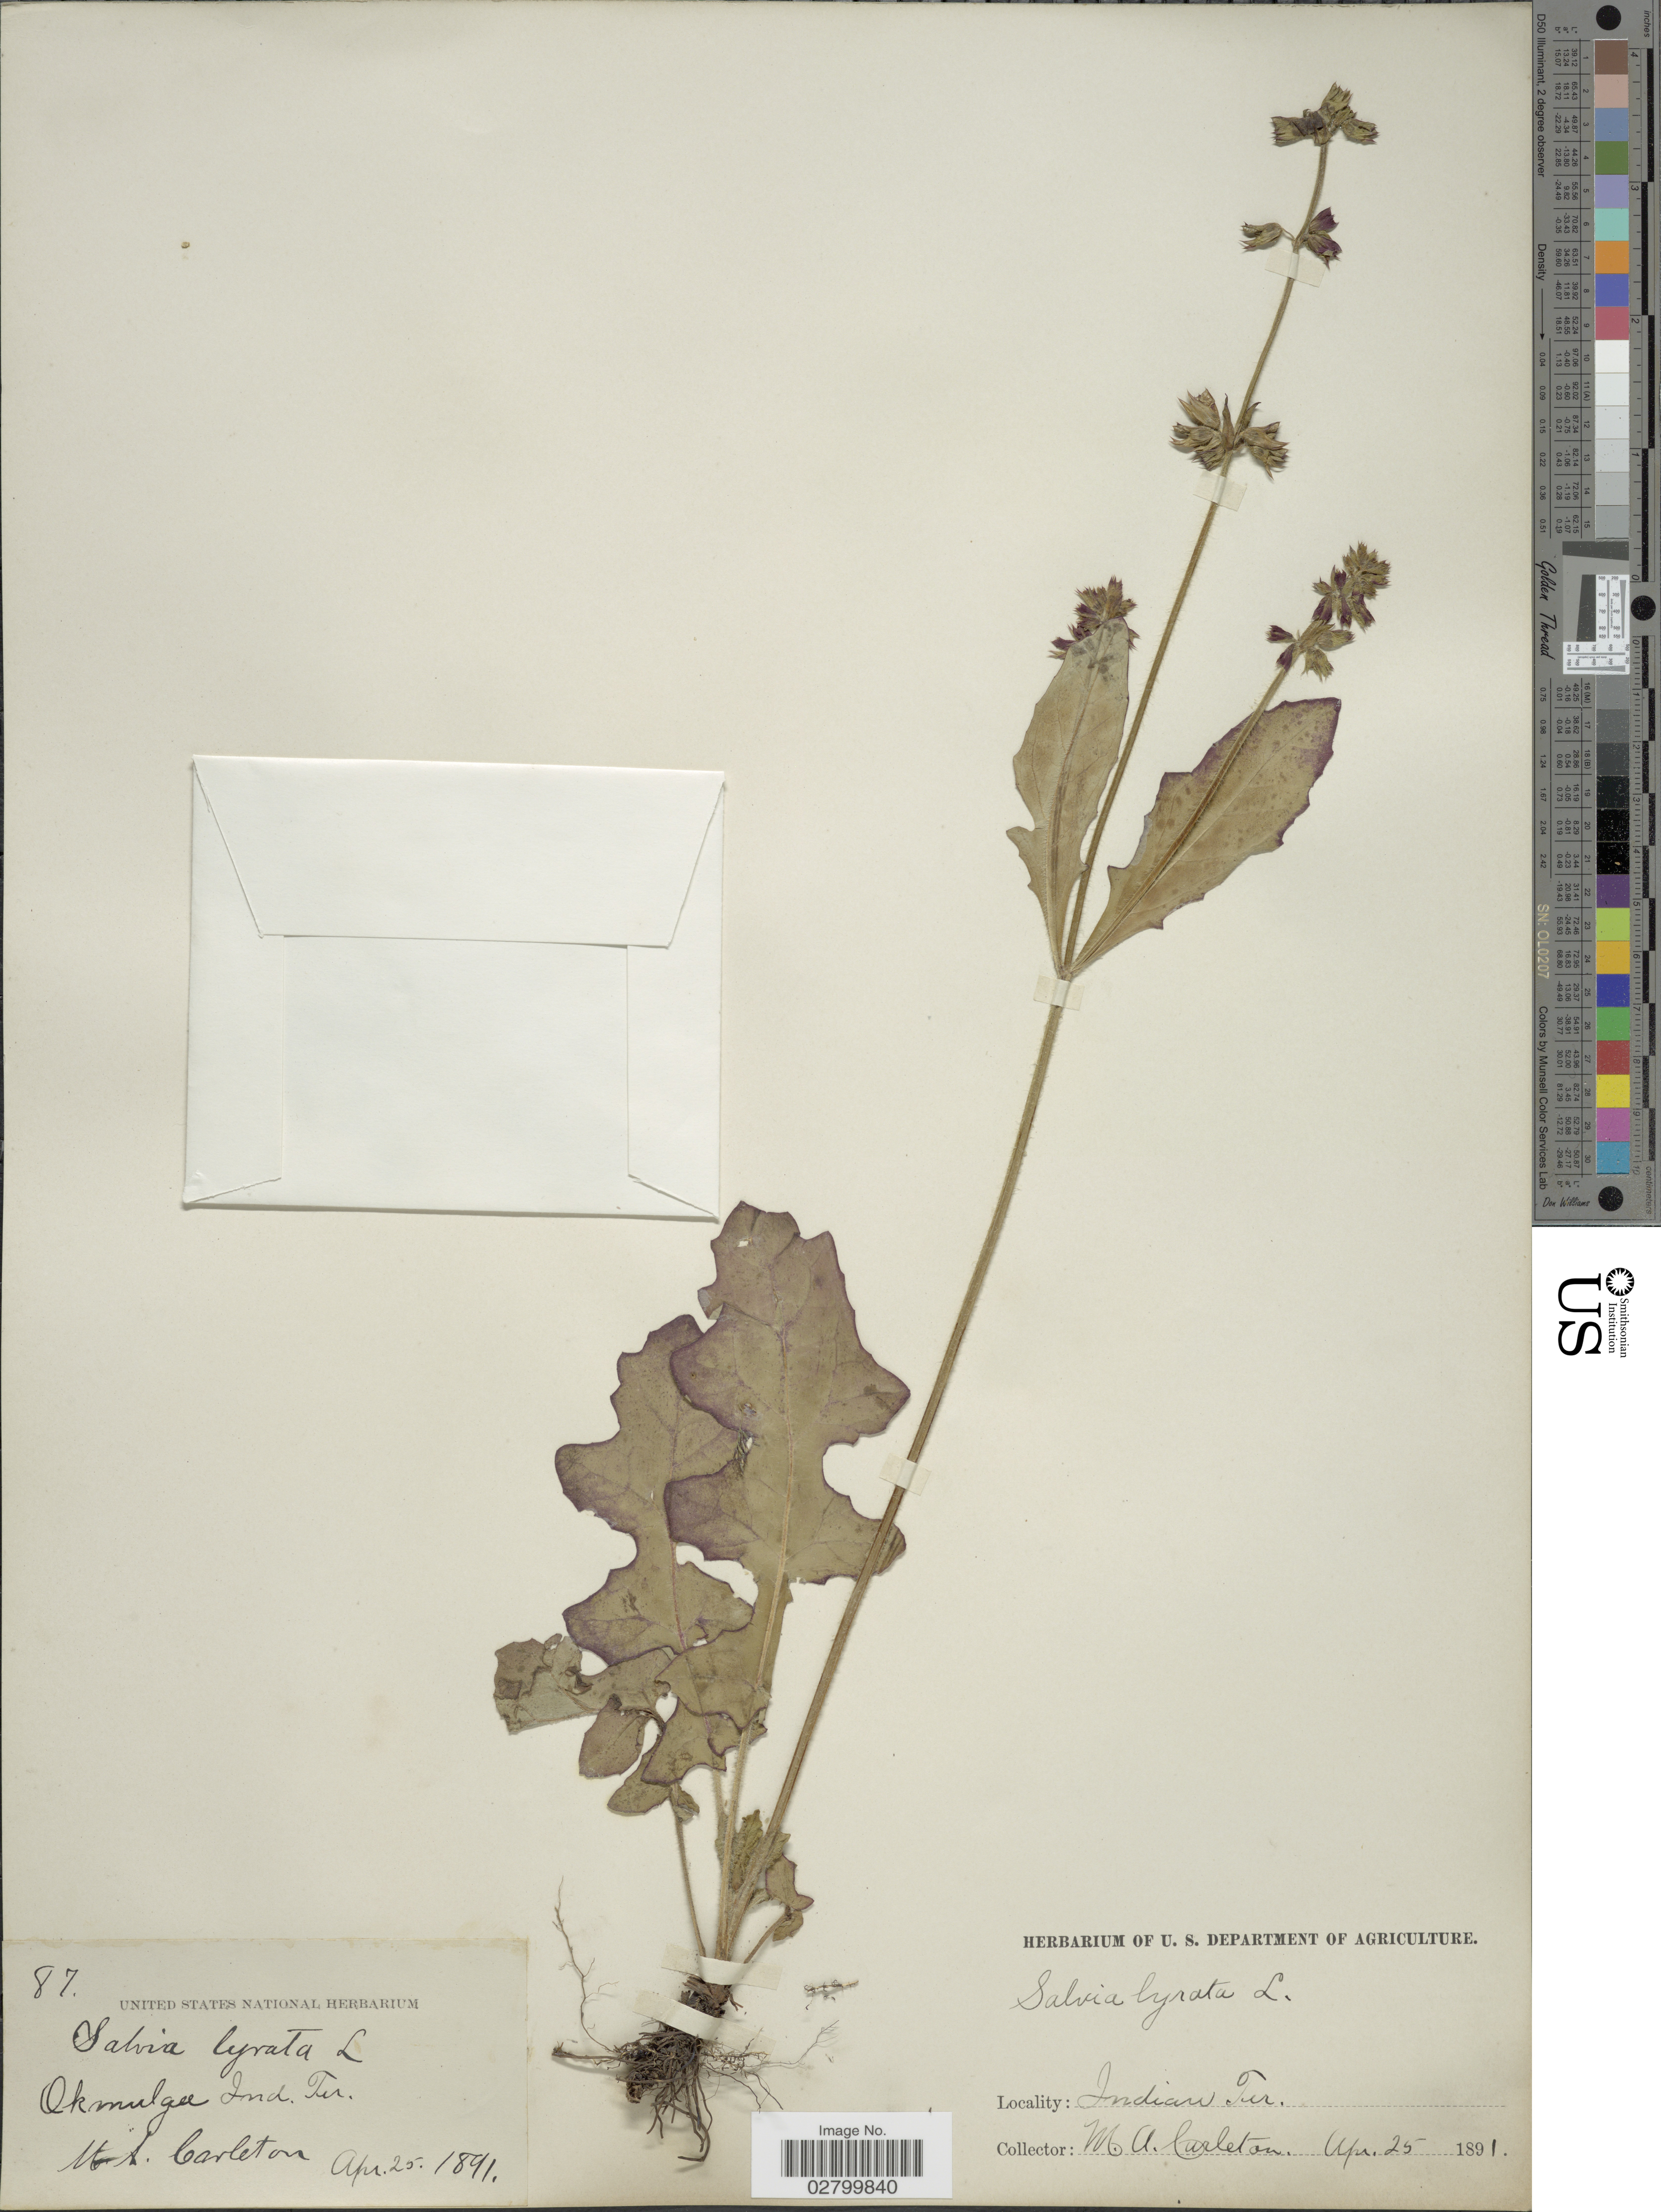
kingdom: Plantae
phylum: Tracheophyta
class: Magnoliopsida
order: Lamiales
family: Lamiaceae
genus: Salvia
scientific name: Salvia lyrata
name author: L.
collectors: M. A. Carleton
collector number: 87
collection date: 1891-04-25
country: United States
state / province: Oklahoma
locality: Okmulgee, Indian Ter.